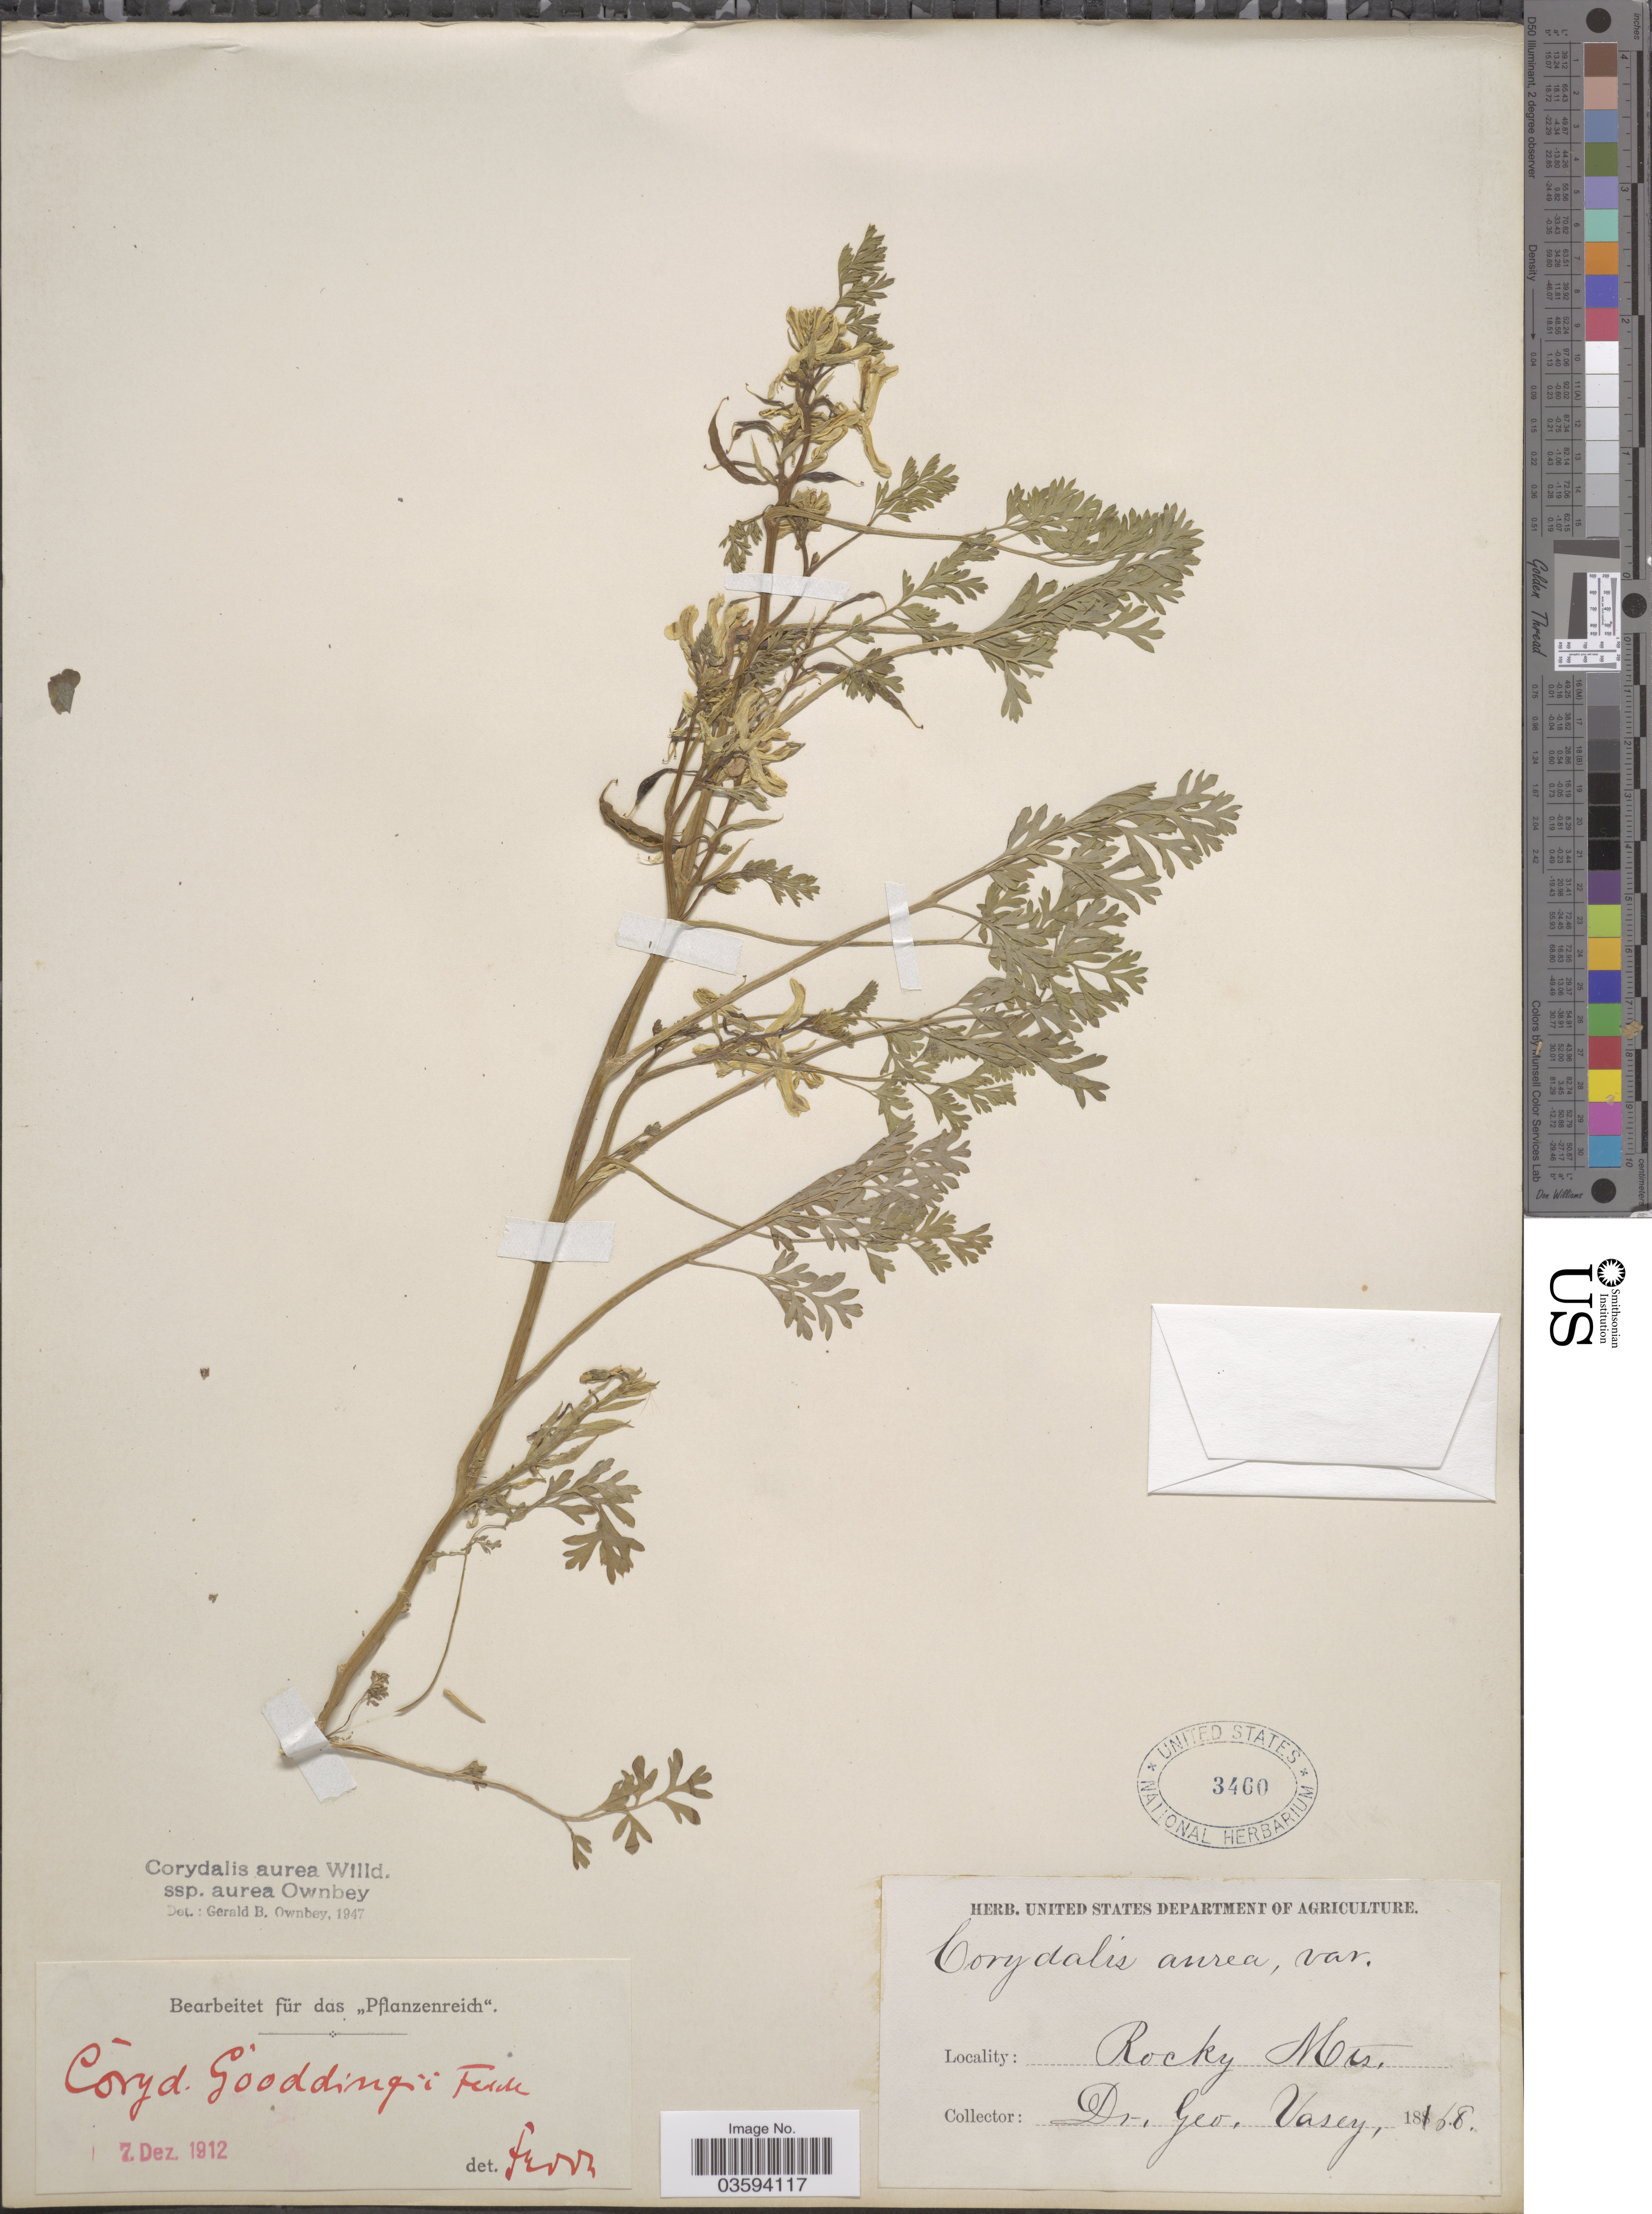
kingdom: Plantae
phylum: Tracheophyta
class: Magnoliopsida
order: Ranunculales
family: Papaveraceae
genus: Corydalis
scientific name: Corydalis aurea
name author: Willd.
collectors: G. R. Vasey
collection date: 1868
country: United States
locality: Rocky Mts.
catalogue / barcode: US 3460